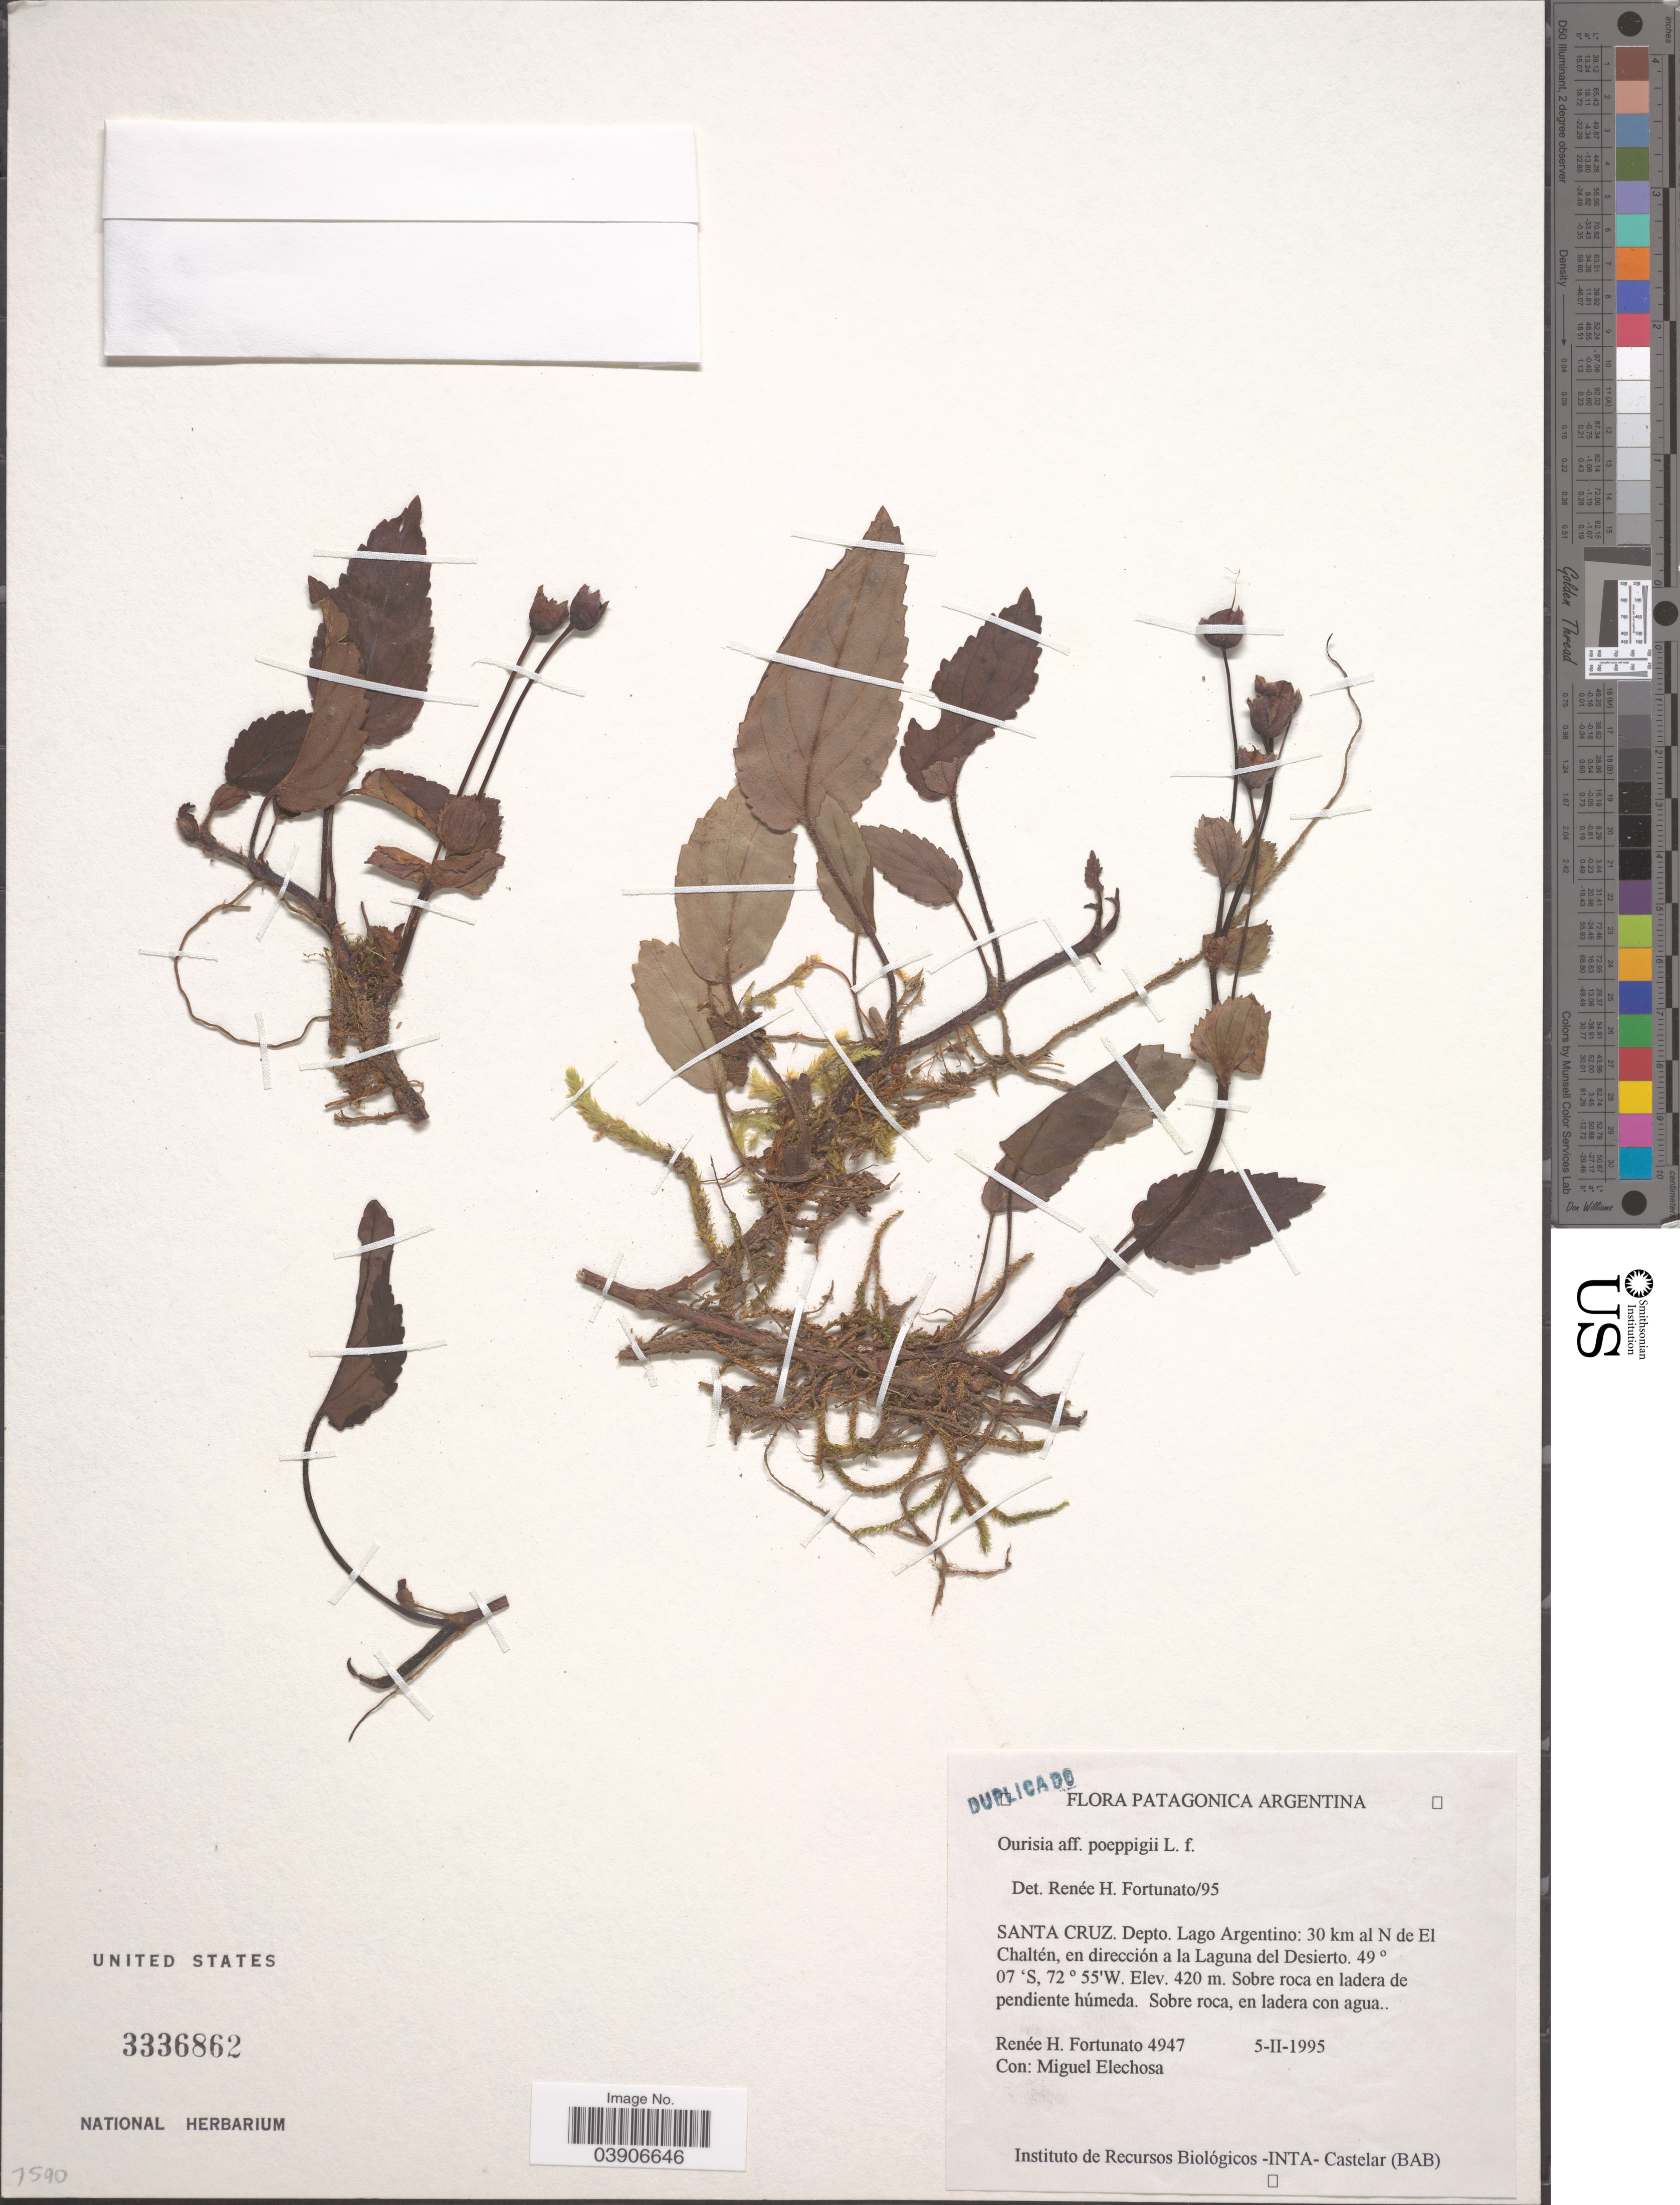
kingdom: Plantae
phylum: Tracheophyta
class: Magnoliopsida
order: Lamiales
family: Plantaginaceae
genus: Ourisia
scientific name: Ourisia poeppigii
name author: Benth.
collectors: R. H. Fortunato & M. Elechosa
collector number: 4947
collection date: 1995-02-05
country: Argentina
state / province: Santa Cruz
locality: Patagonica Argentina. Depto. Lago Argentino: 30 km al N de el Chaltén, en dirección a la Laguna del Desierto.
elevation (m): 420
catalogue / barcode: US 3336862